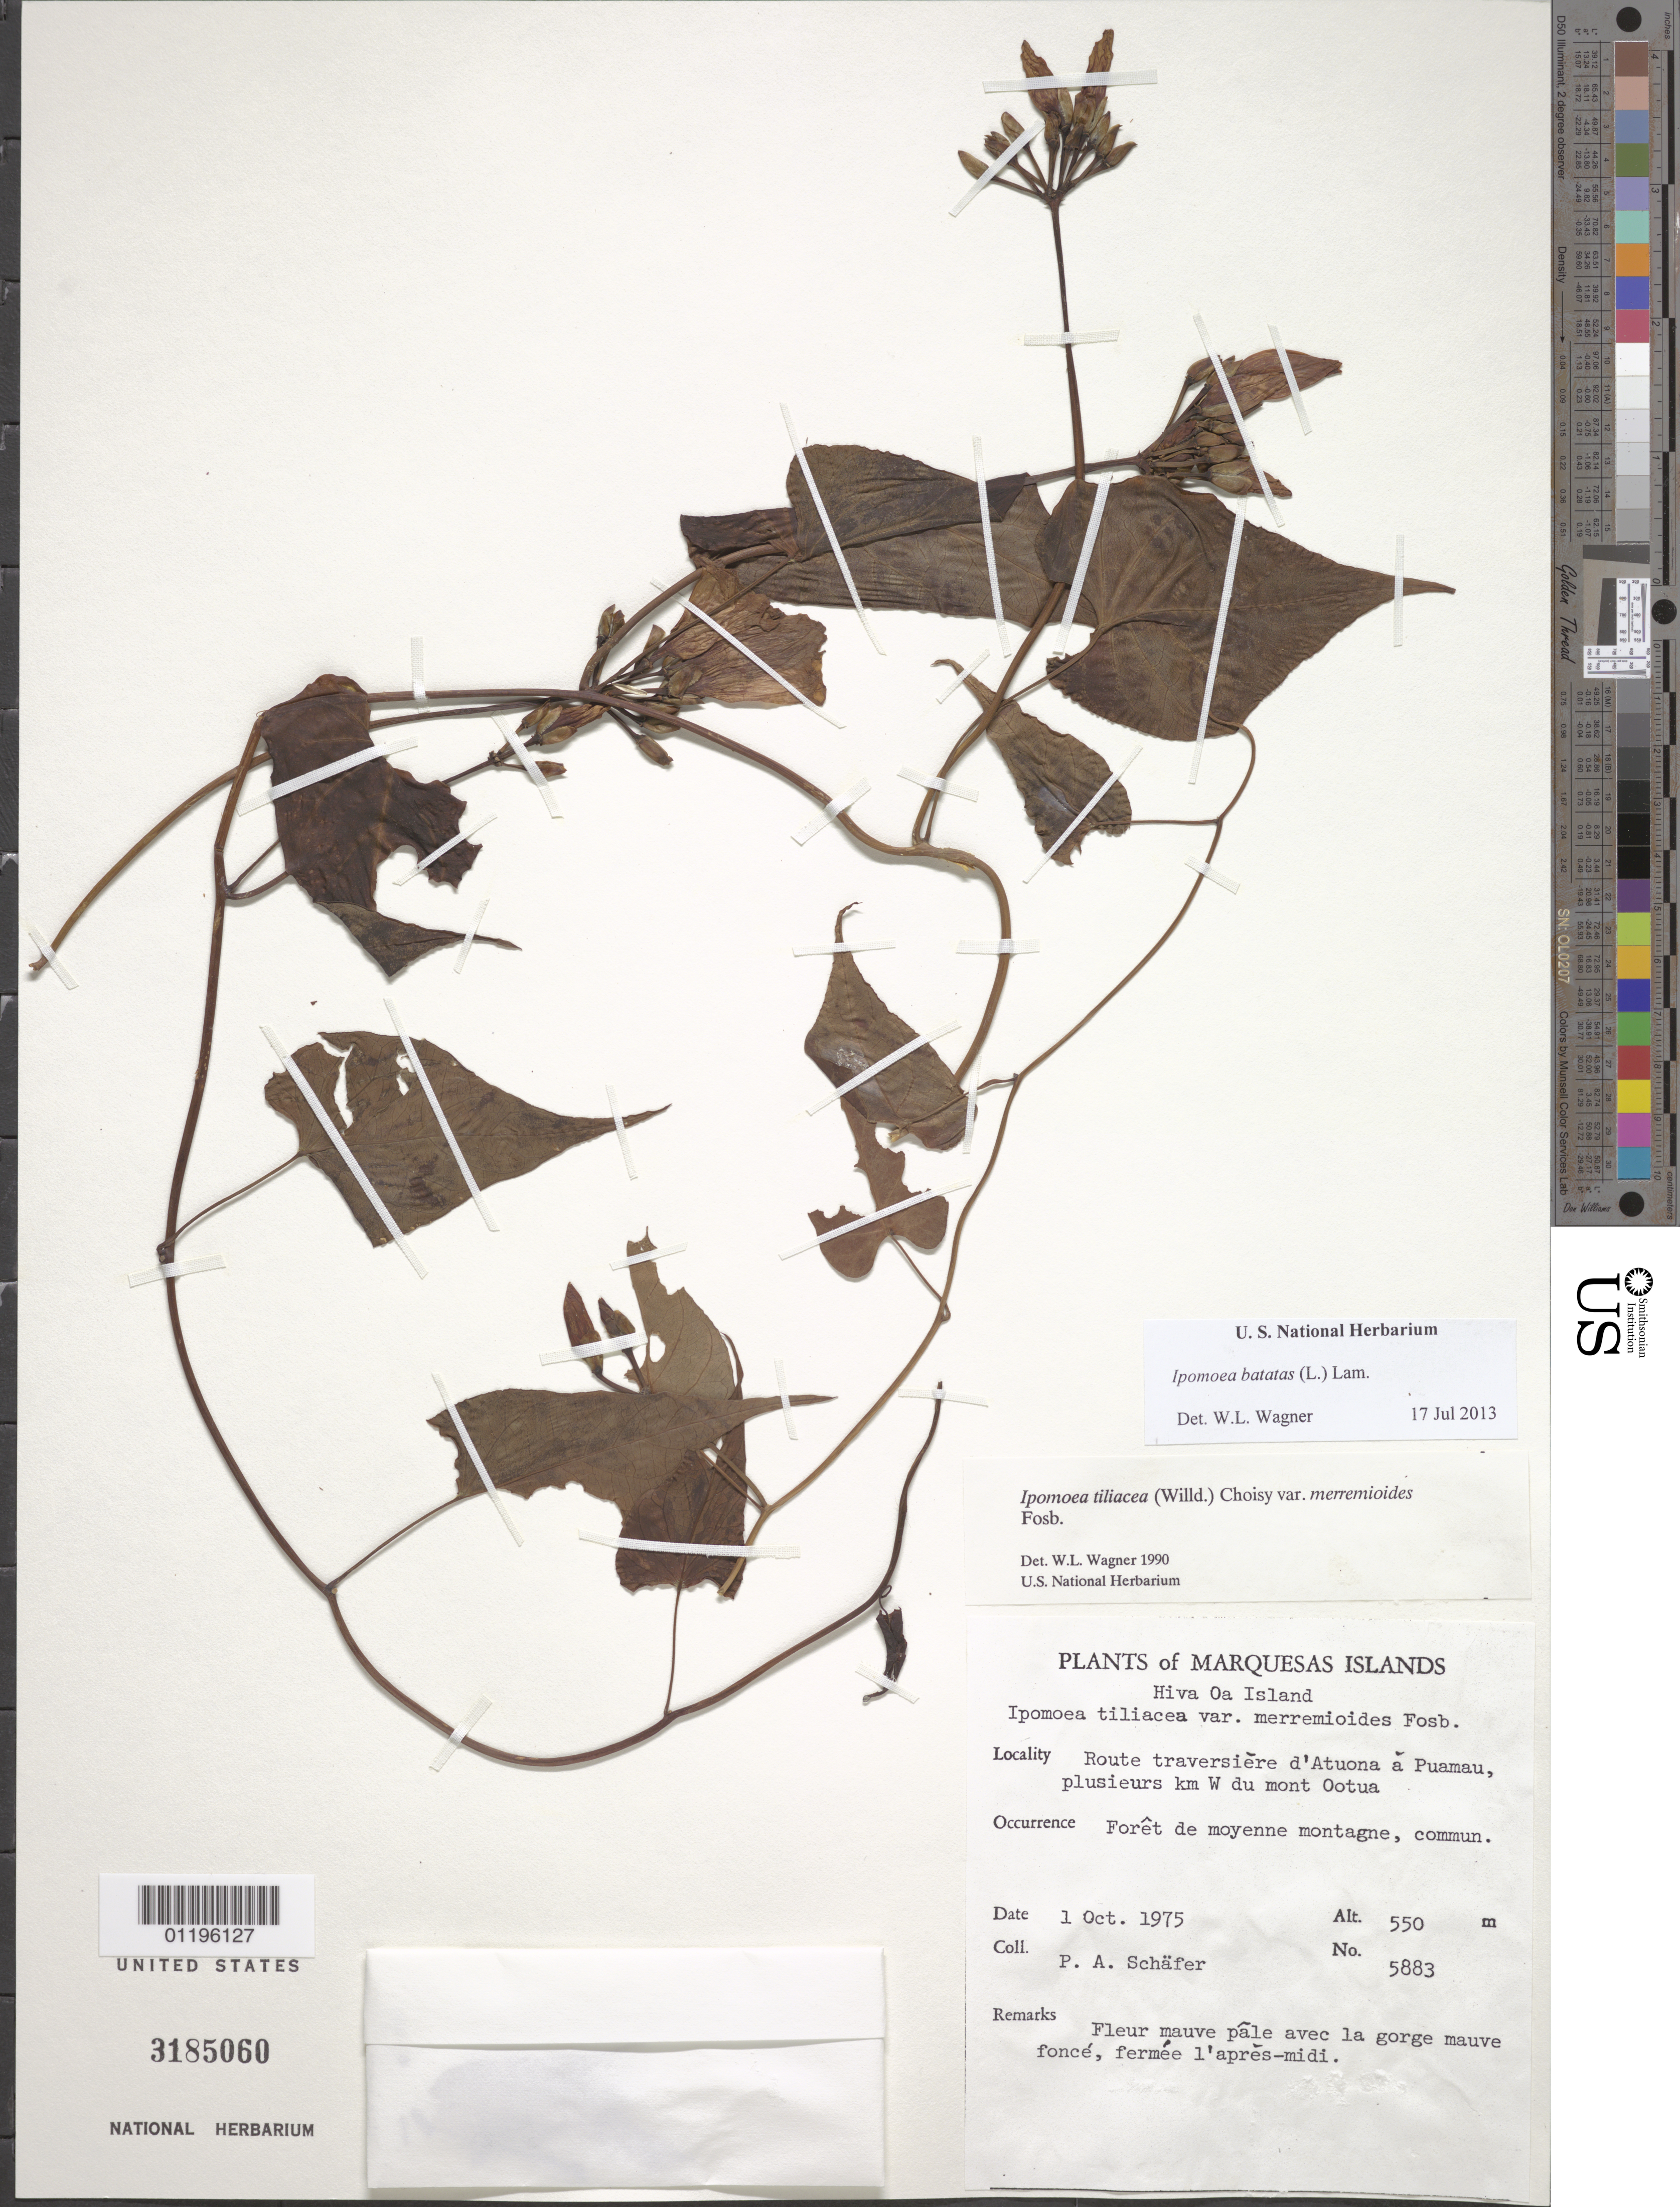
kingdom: Plantae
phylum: Tracheophyta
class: Magnoliopsida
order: Solanales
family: Convolvulaceae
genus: Ipomoea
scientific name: Ipomoea batatas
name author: (L.) Lam.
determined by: Wagner, W. L., (BOT), Smithsonian Institution - National Museum of Natural History (UNITED STATES)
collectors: P. A. Schäfer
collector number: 5883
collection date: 1975-10-01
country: French Polynesia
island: Hiva Oa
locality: route traversière d'Atuona à Puamau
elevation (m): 550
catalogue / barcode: US 3185060